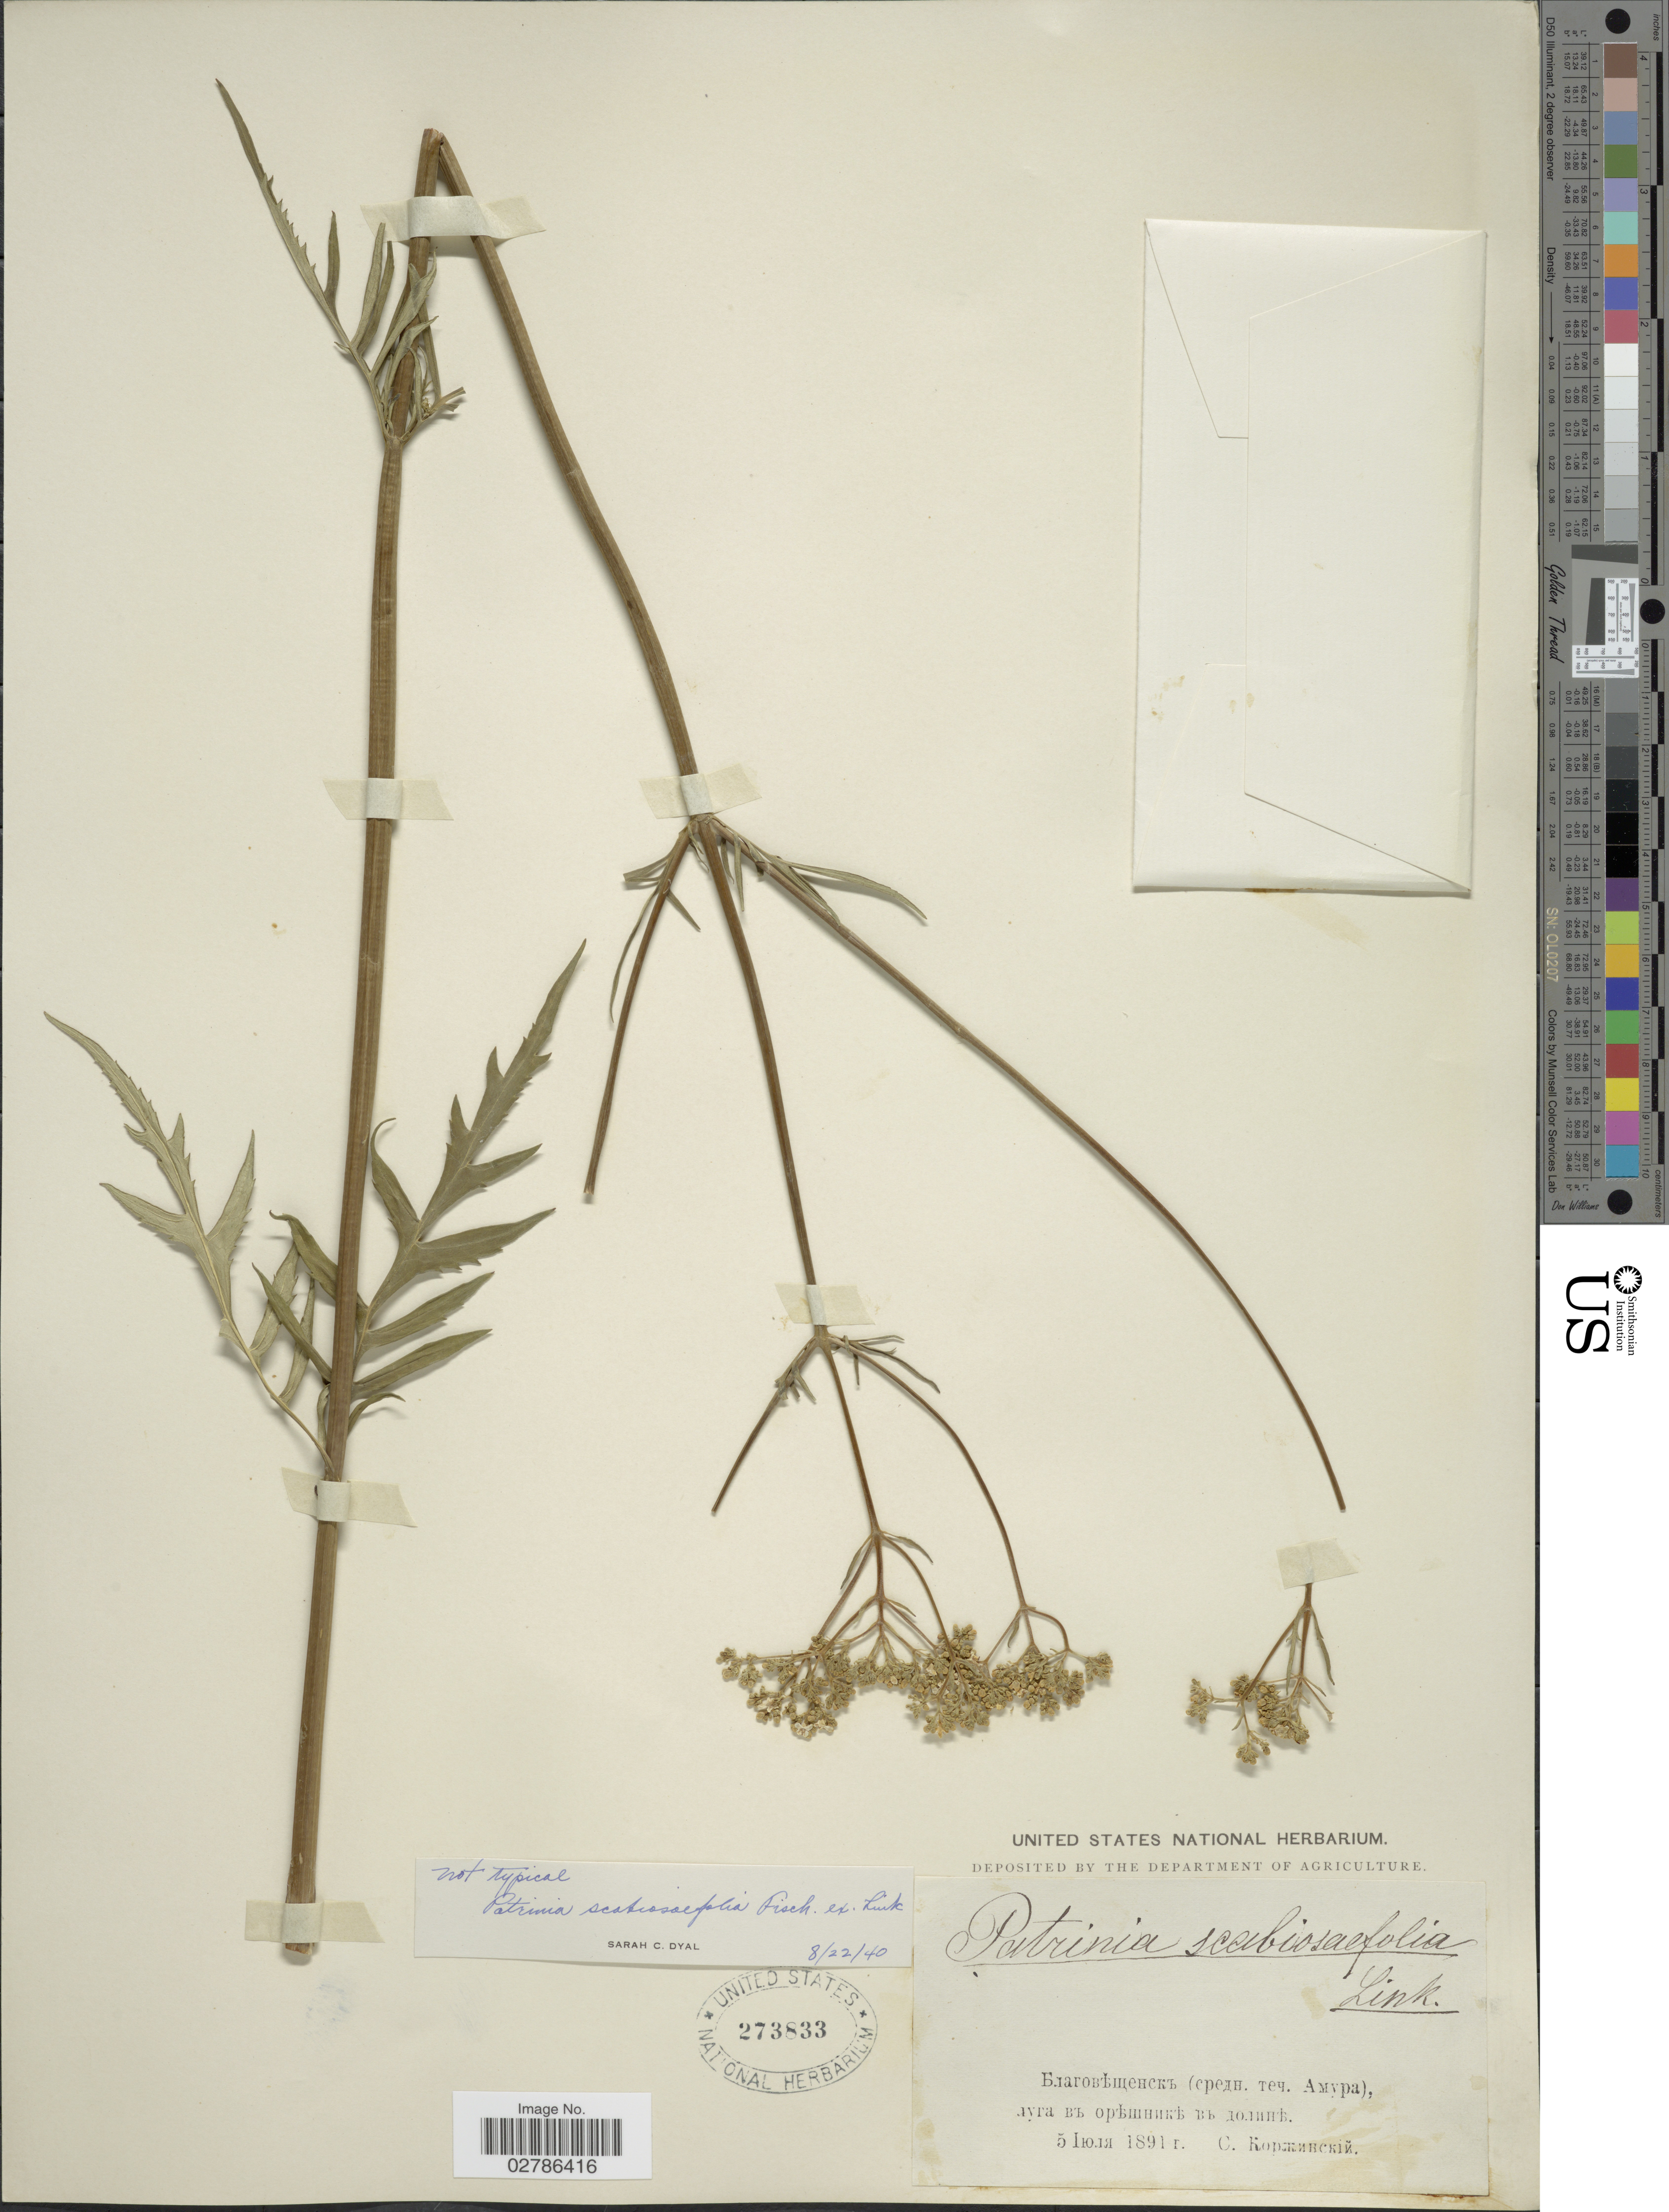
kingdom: Plantae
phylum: Tracheophyta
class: Magnoliopsida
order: Dipsacales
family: Caprifoliaceae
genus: Patrinia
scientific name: Patrinia scabiosifolia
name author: Link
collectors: S. Korzhinsky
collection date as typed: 5-X-1891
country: Russian Federation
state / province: Amur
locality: River Amur near Blagoveshchensk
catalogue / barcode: US 273833